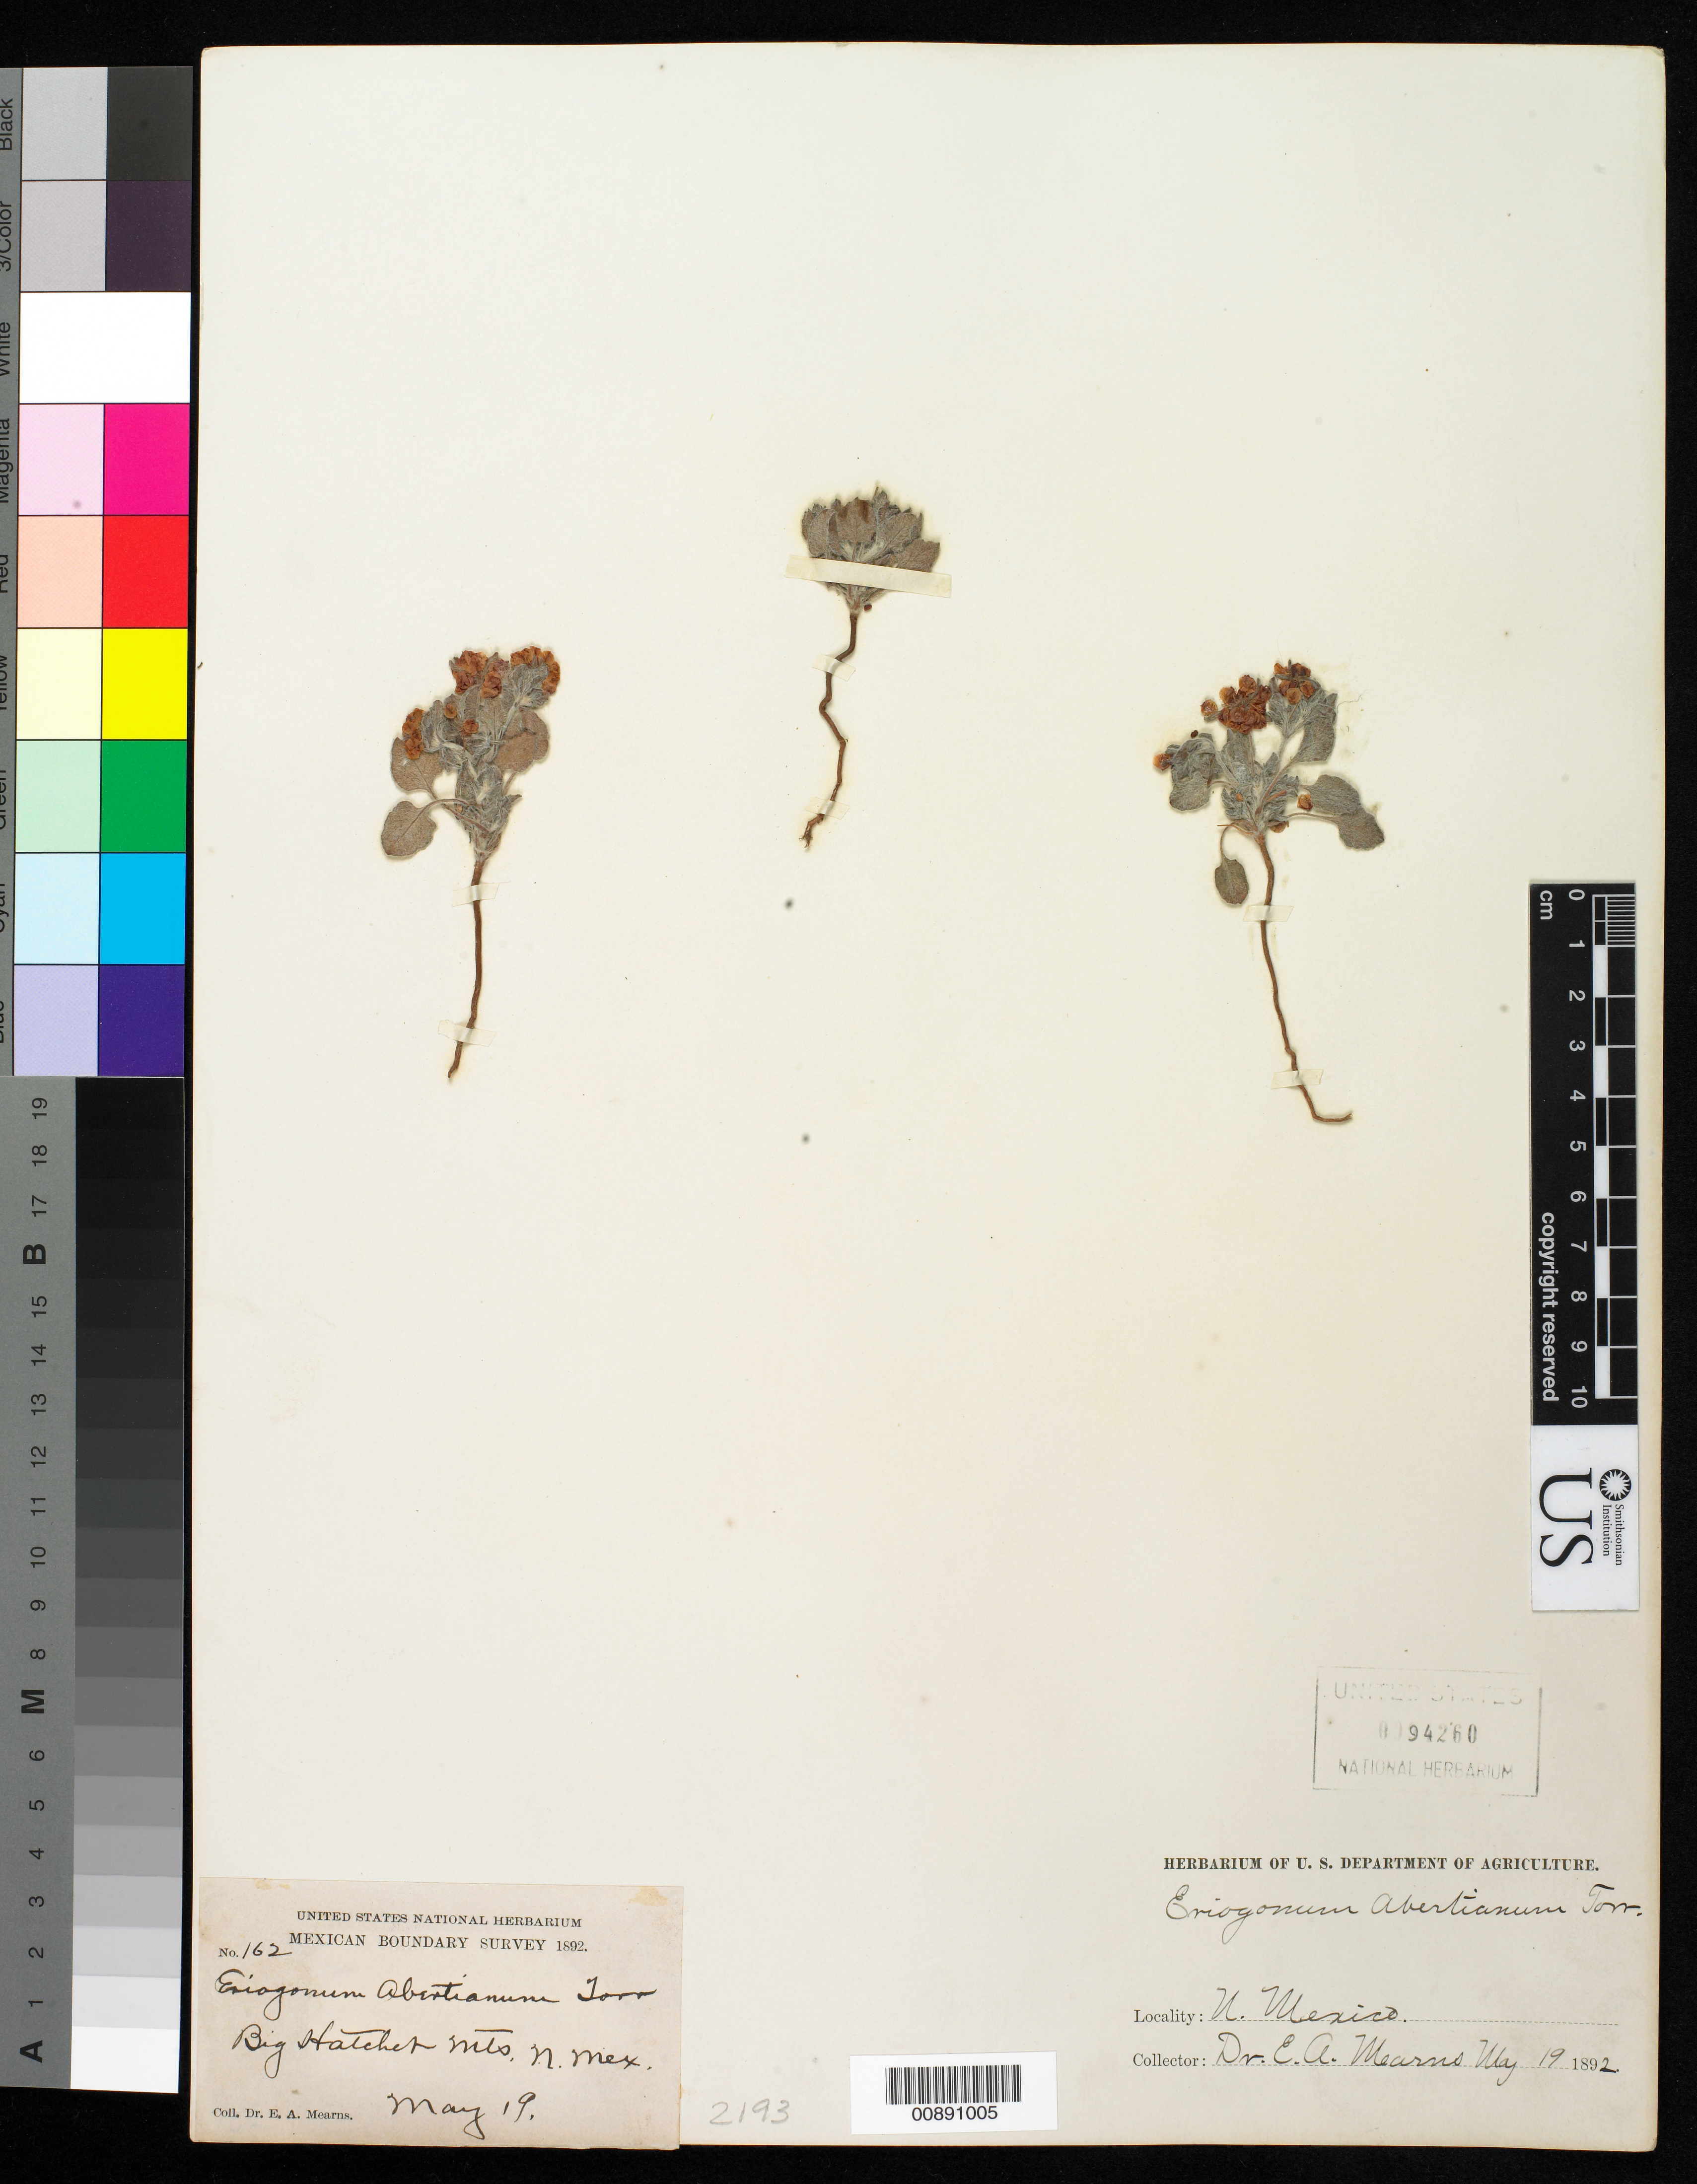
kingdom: Plantae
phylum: Tracheophyta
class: Magnoliopsida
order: Caryophyllales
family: Polygonaceae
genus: Eriogonum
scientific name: Eriogonum abertianum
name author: Torr.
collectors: E. A. Mearns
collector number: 162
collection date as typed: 19 May 1892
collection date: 1892-05-19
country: United States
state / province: New Mexico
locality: Big Hatchet Mts., New Mexico.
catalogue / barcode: US 94260